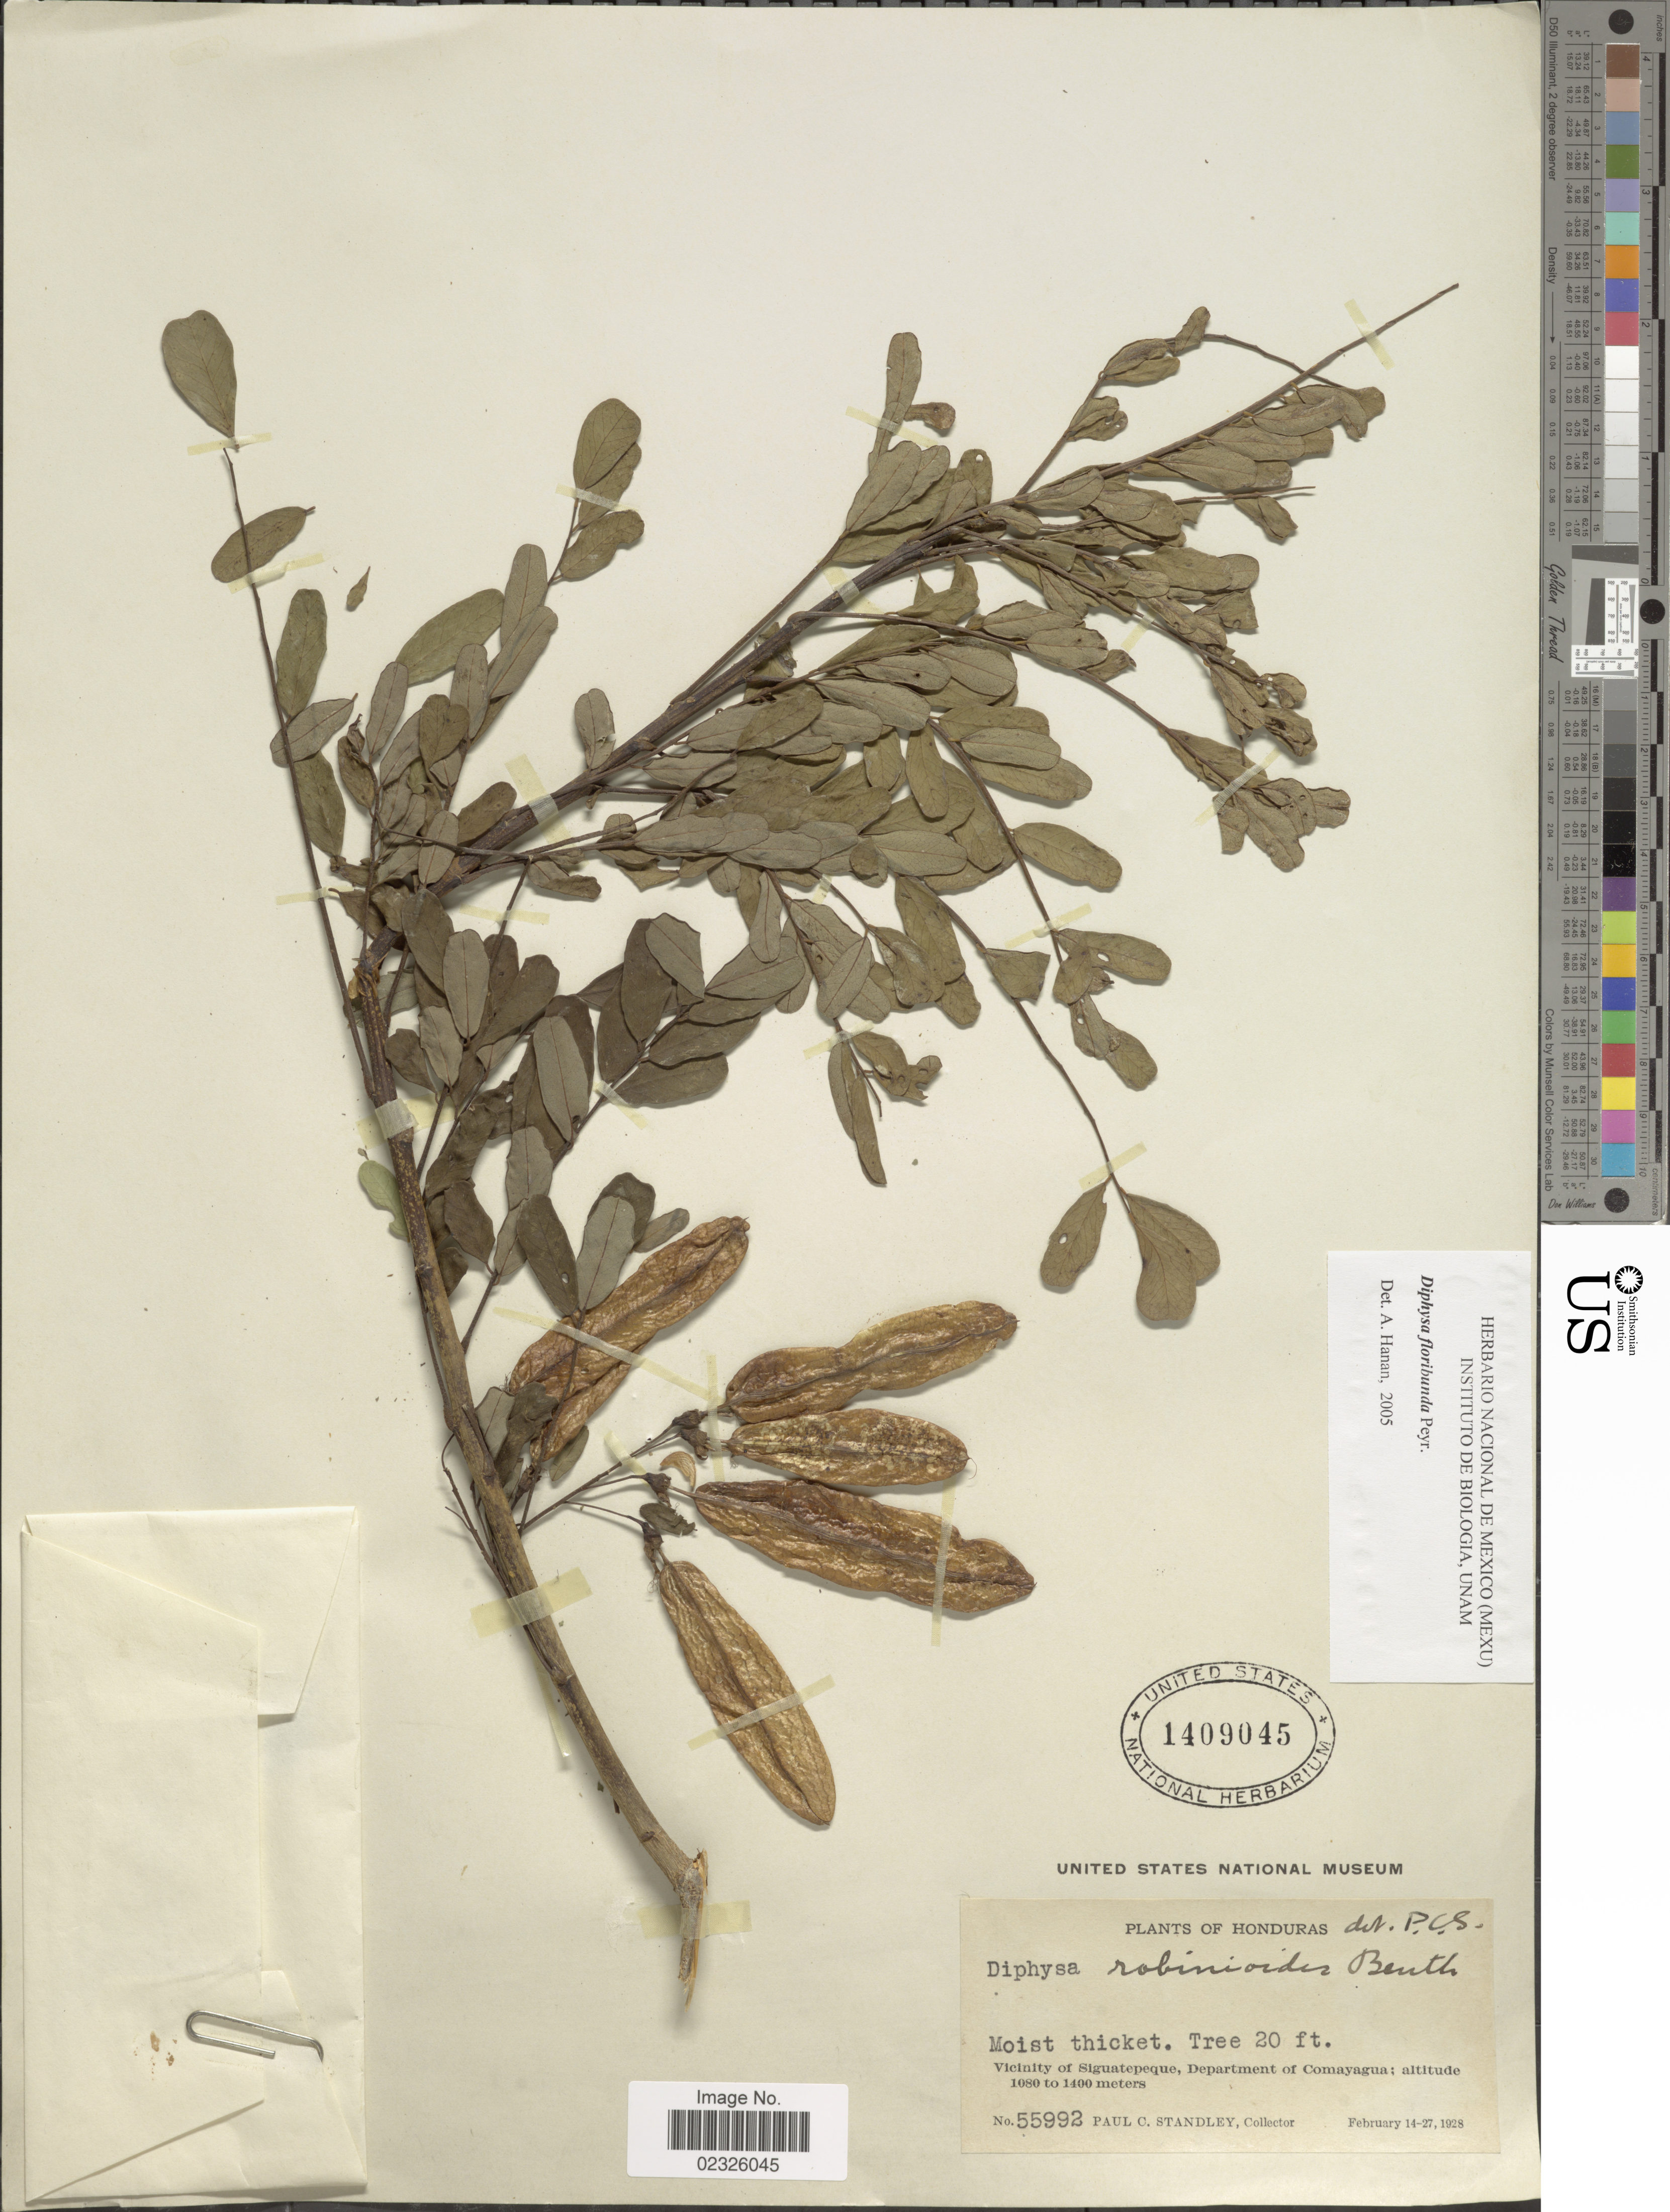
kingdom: Plantae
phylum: Tracheophyta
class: Magnoliopsida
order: Fabales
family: Fabaceae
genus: Diphysa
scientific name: Diphysa floribunda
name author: Peyr.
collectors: P. C. Standley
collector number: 55992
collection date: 1928-02-14/1928-02-27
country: Honduras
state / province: Comayagua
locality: Moist thicket. Vicinity of Siguatepeque, Department of Comayagua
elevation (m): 1080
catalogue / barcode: US 1409045